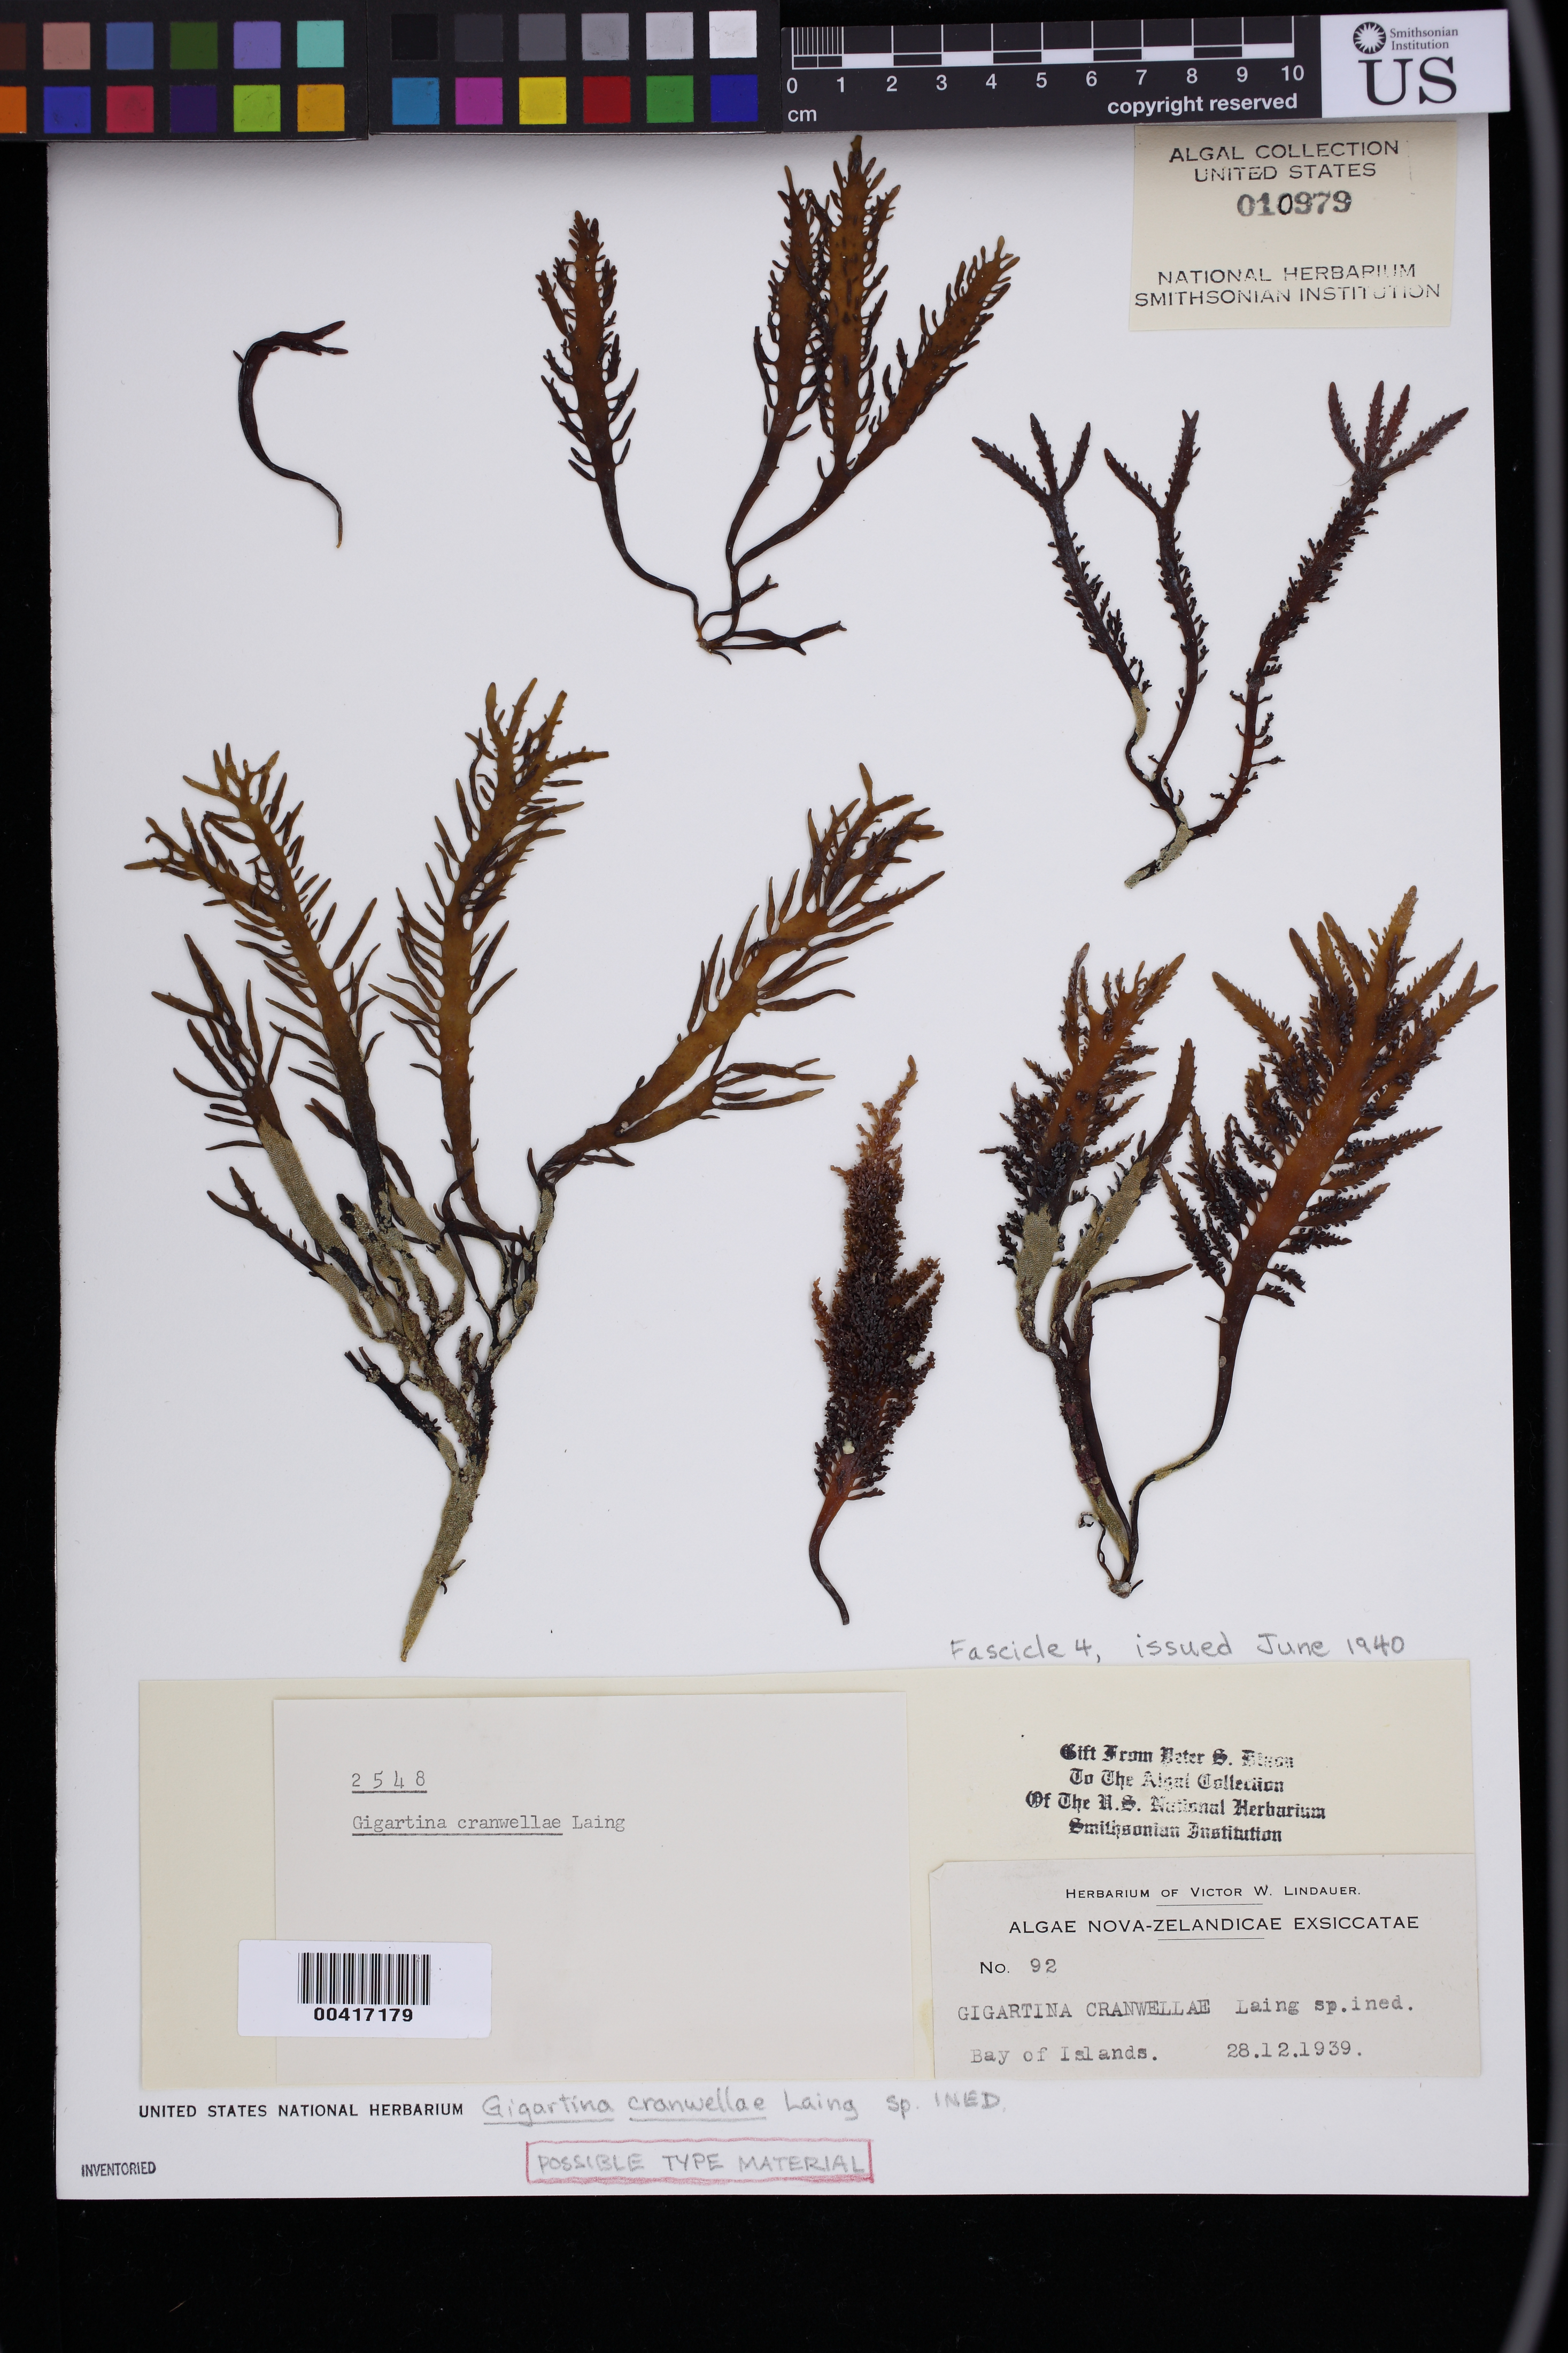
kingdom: Plantae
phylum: Rhodophyta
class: Florideophyceae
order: Gigartinales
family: Gigartinaceae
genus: Gigartina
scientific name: Gigartina cranwellae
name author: Laing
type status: Possible Type Material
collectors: V. Lindauer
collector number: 92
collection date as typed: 28 Dec 1939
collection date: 1939-12-28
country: New Zealand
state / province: Northland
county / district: Far North District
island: North Island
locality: Bay of Islands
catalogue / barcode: US 10979